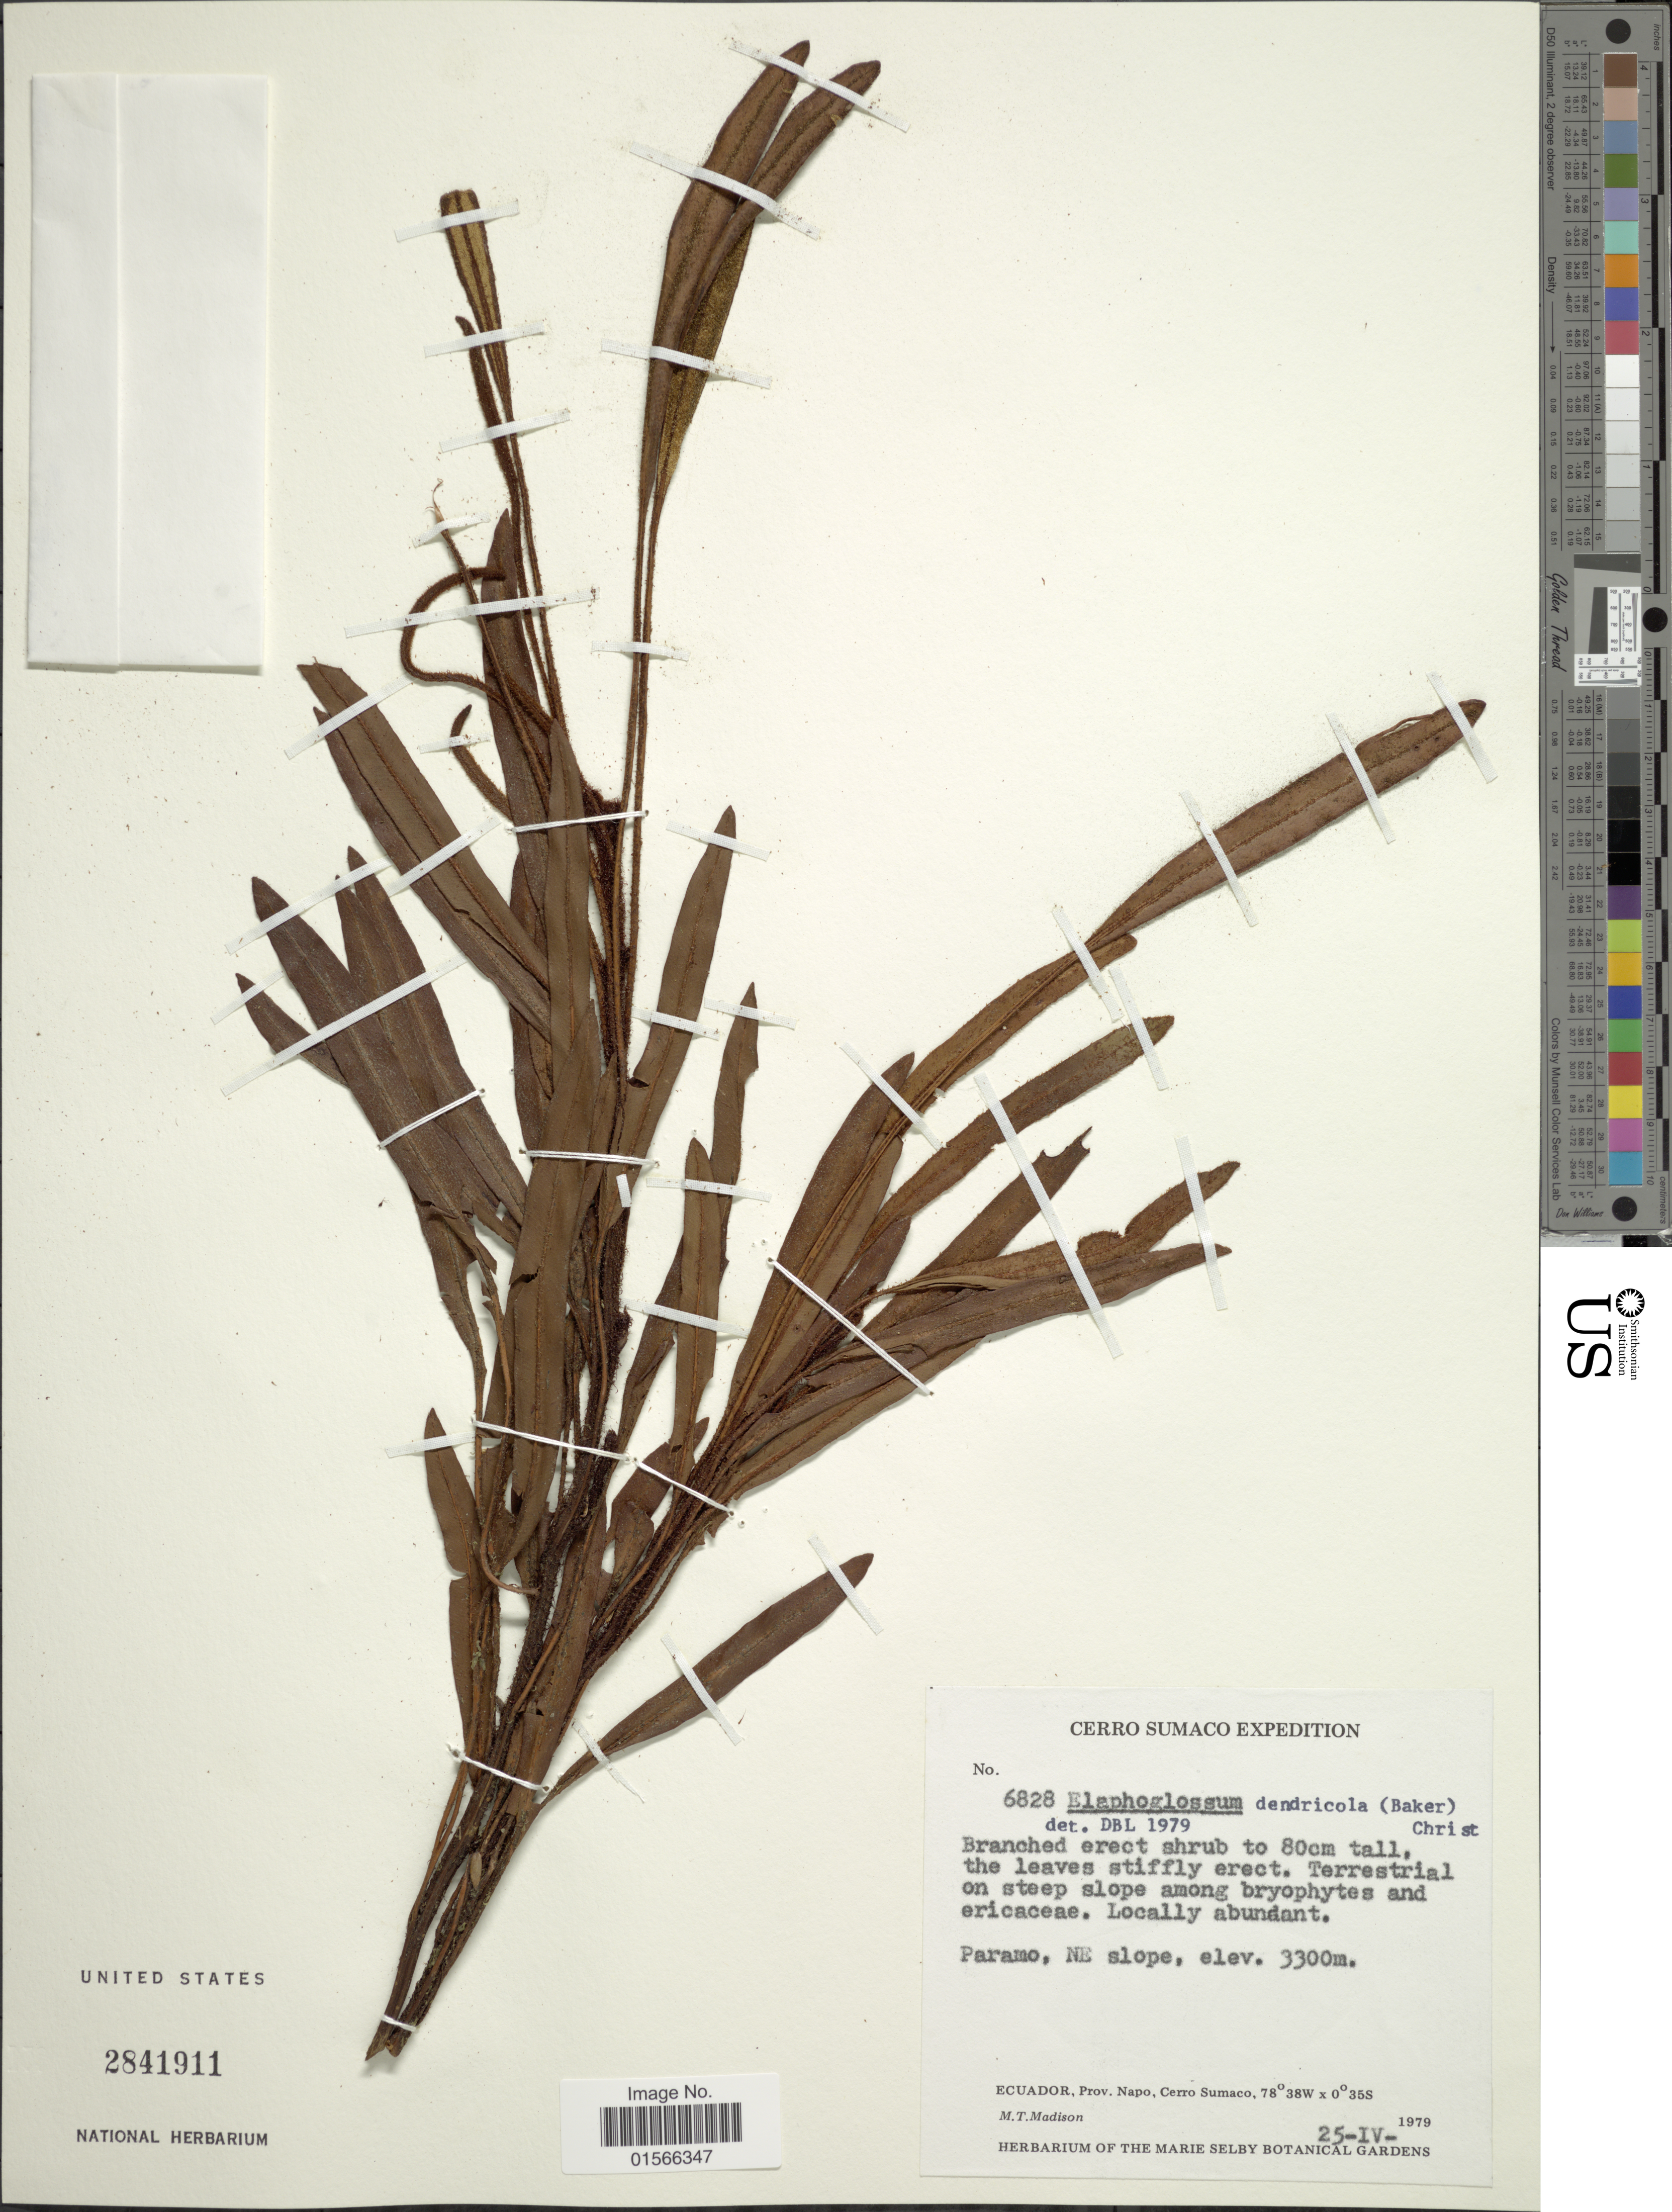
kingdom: Plantae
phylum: Tracheophyta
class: Polypodiopsida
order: Polypodiales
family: Dryopteridaceae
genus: Elaphoglossum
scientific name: Elaphoglossum dendricolum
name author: (Baker) Christ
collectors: M. T. Madison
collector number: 6828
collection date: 1979-04-25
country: Ecuador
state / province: Napo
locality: Cerro Sumaco, Paramo, NE slope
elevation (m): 3300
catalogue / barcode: US 2841911